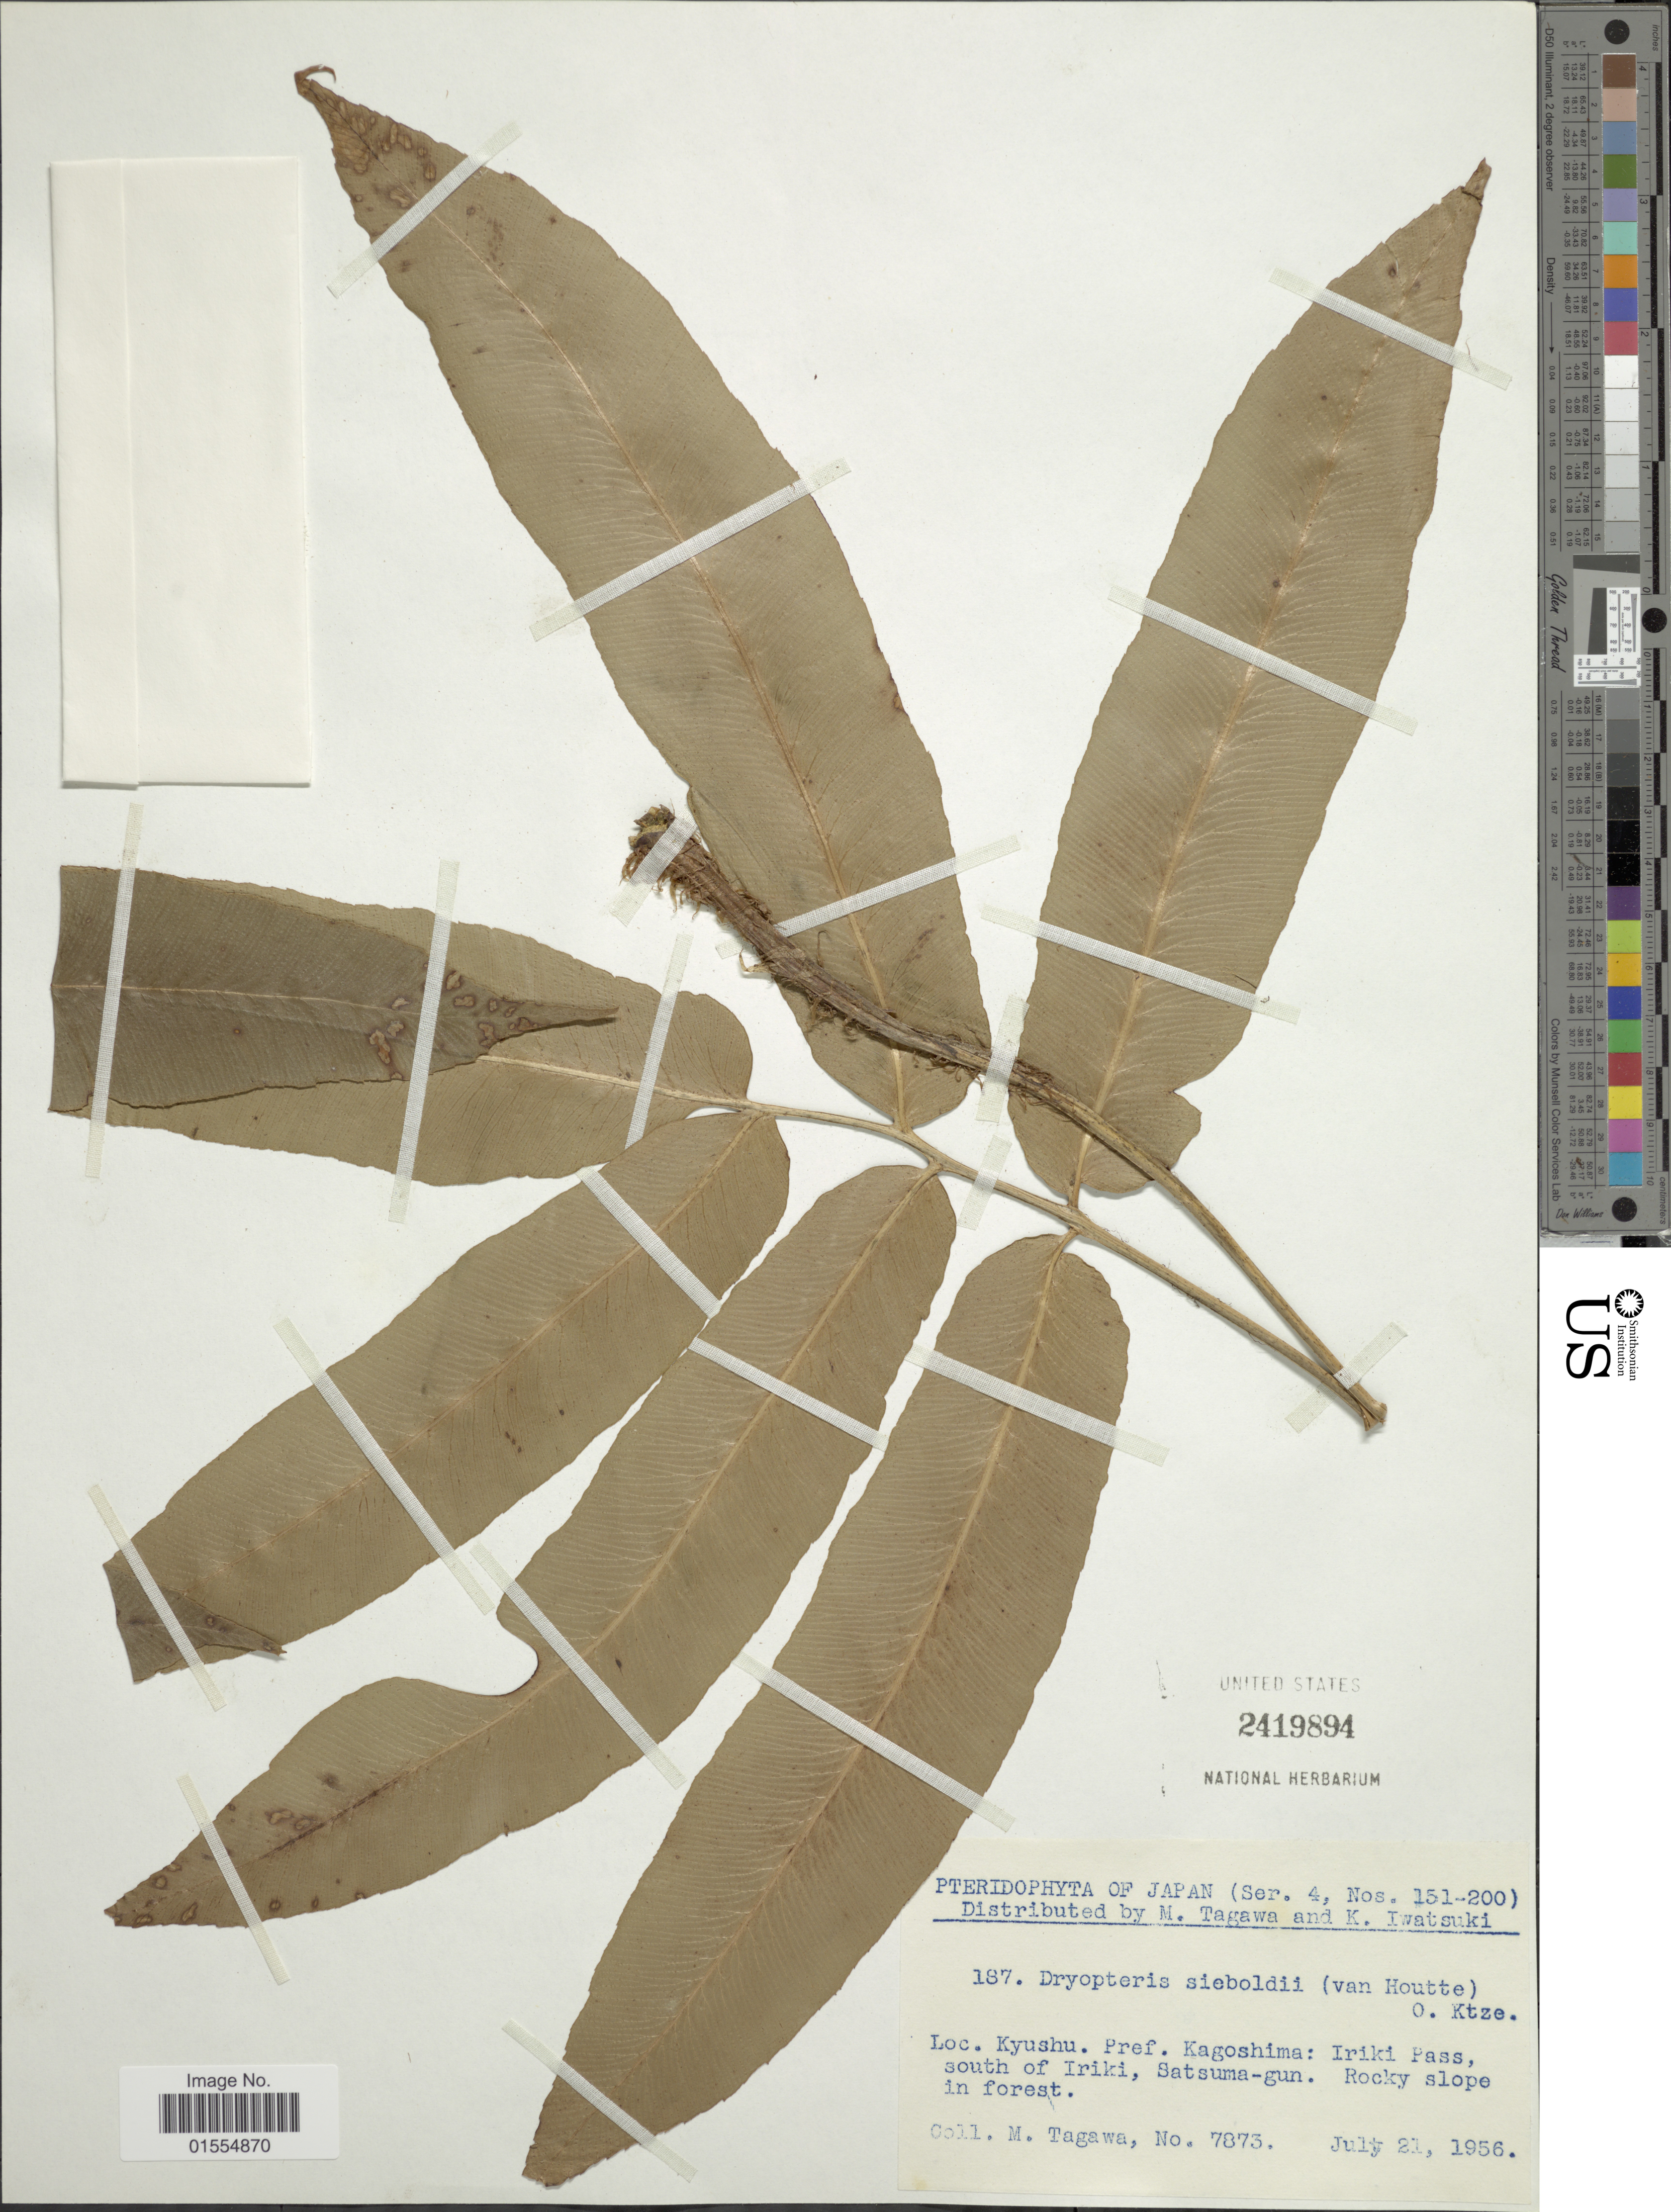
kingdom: Plantae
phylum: Tracheophyta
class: Polypodiopsida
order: Polypodiales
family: Dryopteridaceae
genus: Dryopteris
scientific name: Dryopteris sieboldii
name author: (T. Moore) Kuntze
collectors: M. Tagawa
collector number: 7873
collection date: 1956-07-21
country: Japan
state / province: Kagosima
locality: Kyushu, Pref. Kagoshima: Iriki Pass, south of Iriki, Satsuma-gun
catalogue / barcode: US 2419894